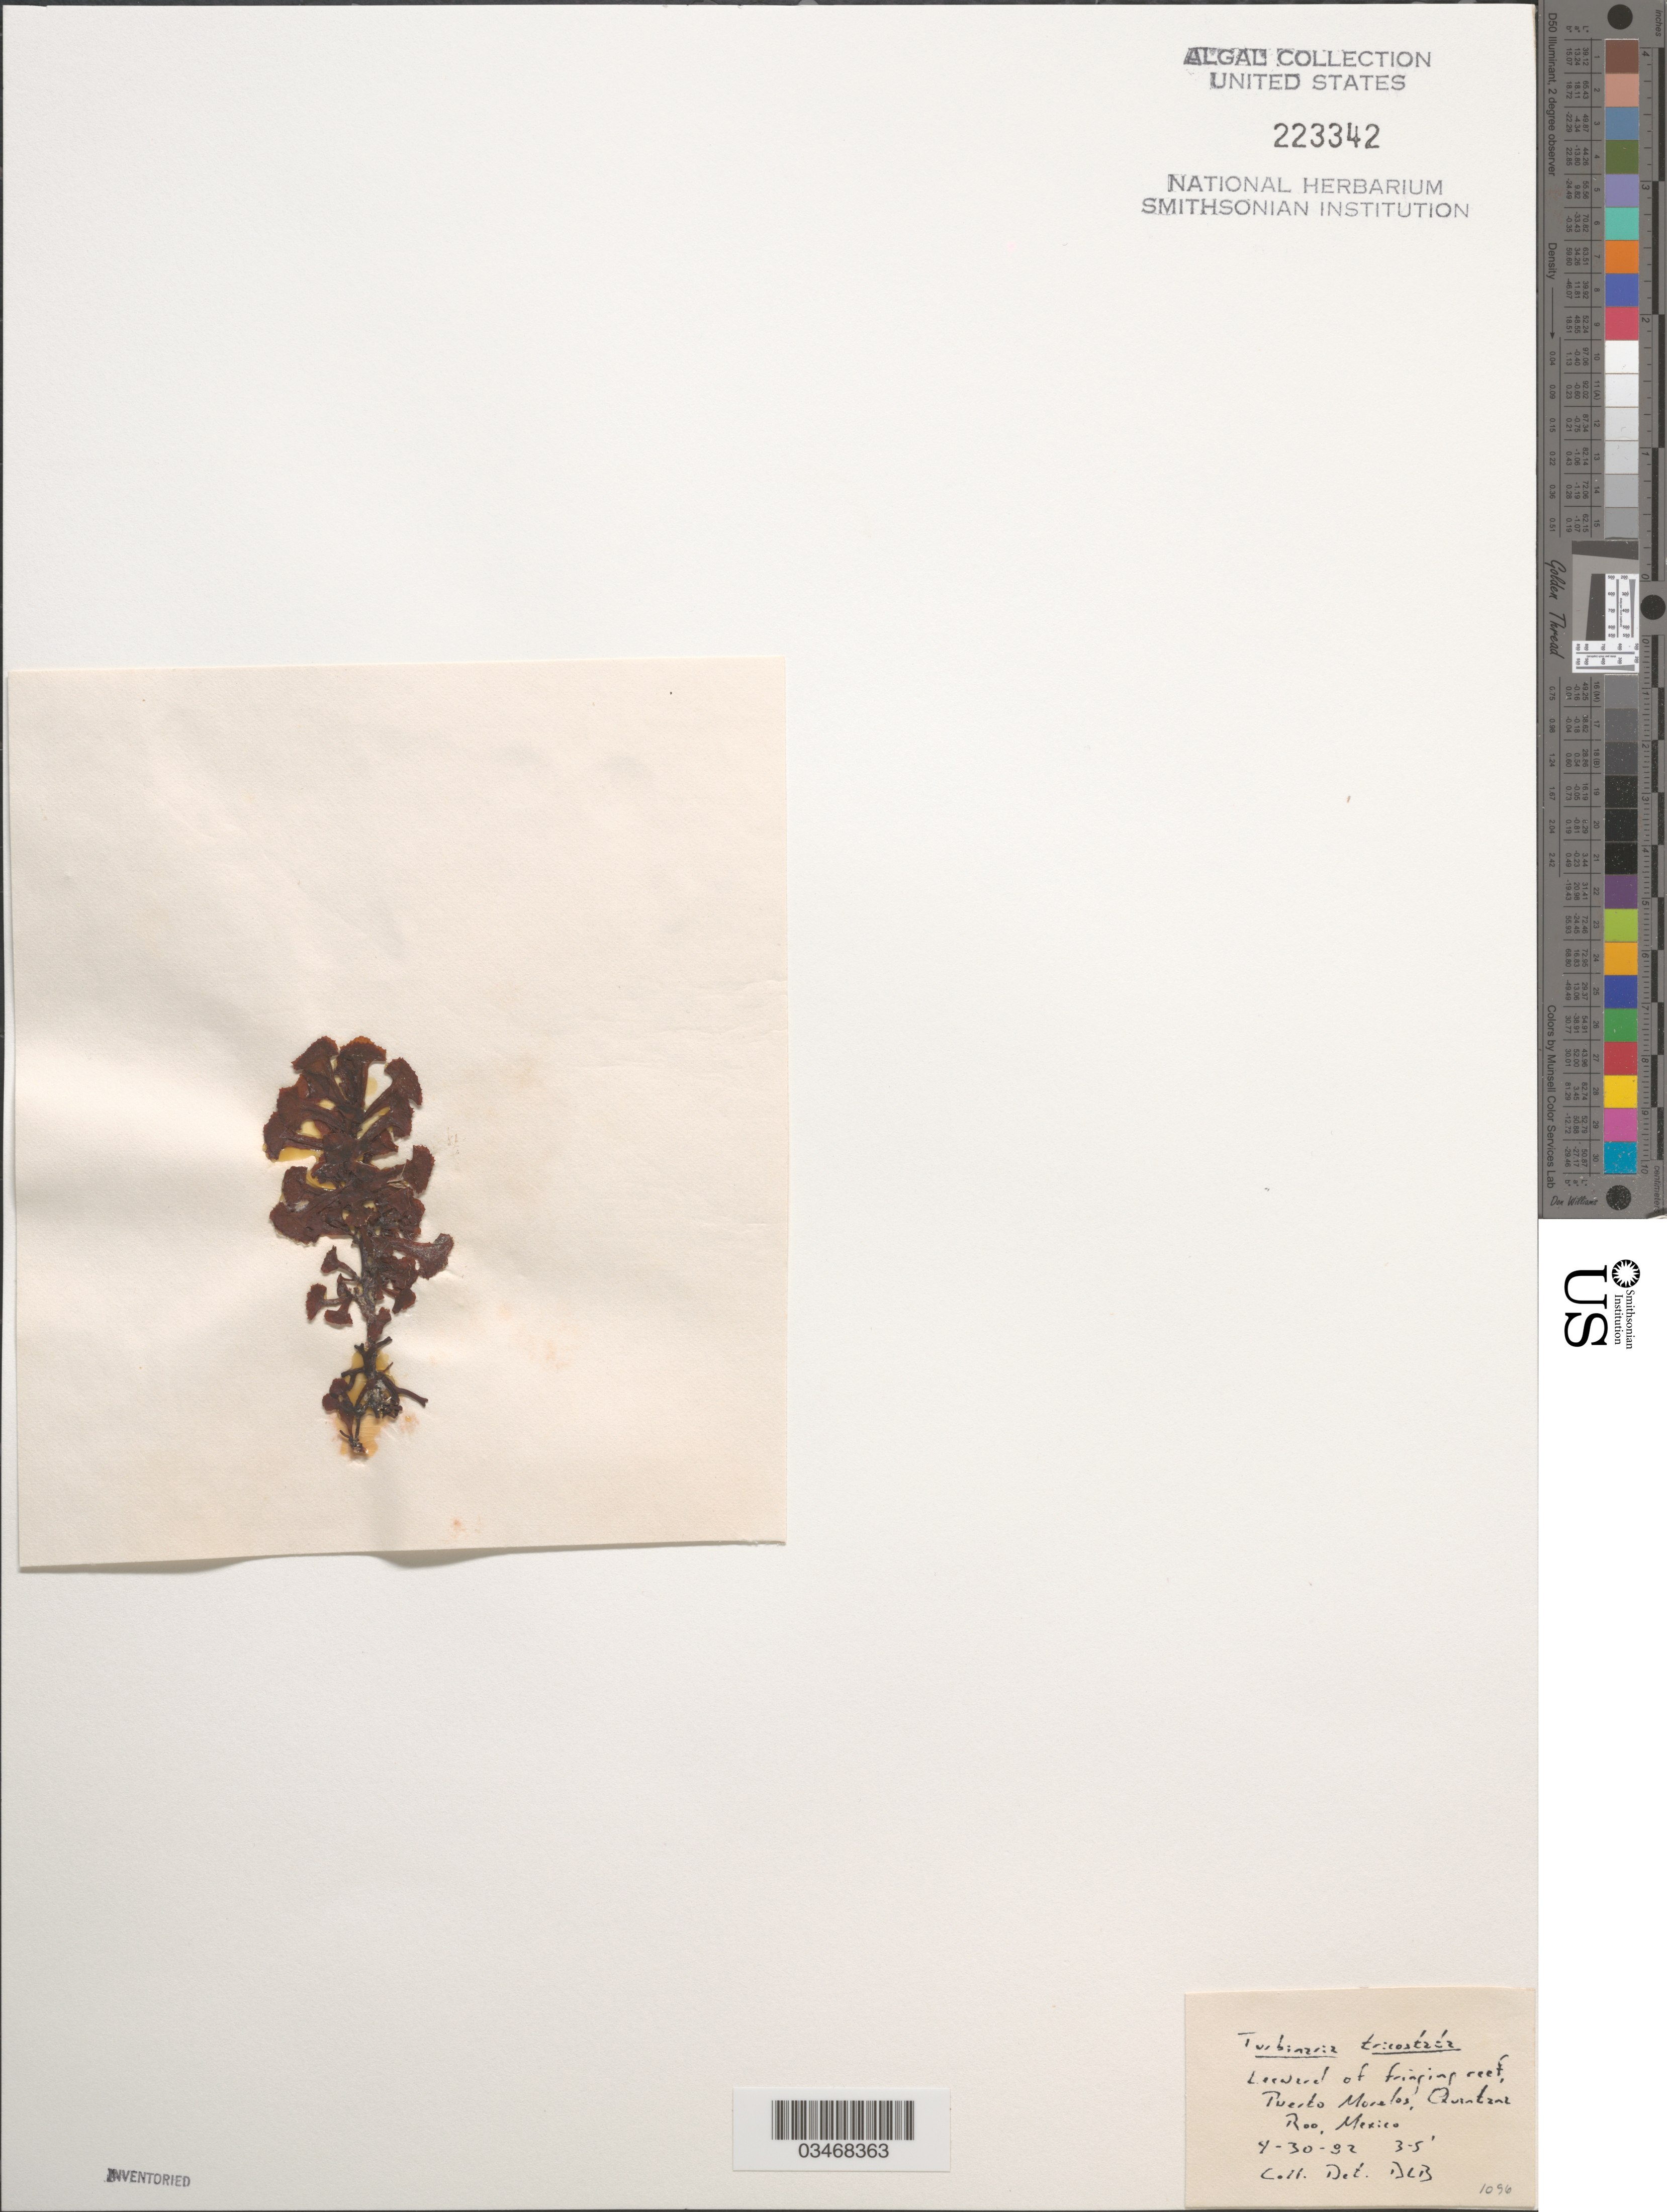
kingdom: Chromista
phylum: Ochrophyta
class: Phaeophyceae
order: Fucales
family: Sargassaceae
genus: Turbinaria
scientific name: Turbinaria tricostata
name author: E.S. Barton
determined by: Ballantine, D. L.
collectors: D.L. Ballantine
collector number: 1096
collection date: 1982-04-30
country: Mexico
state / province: Quintana Roo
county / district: Puerto Morelos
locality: Leeward of fringing reef.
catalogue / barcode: US 223342